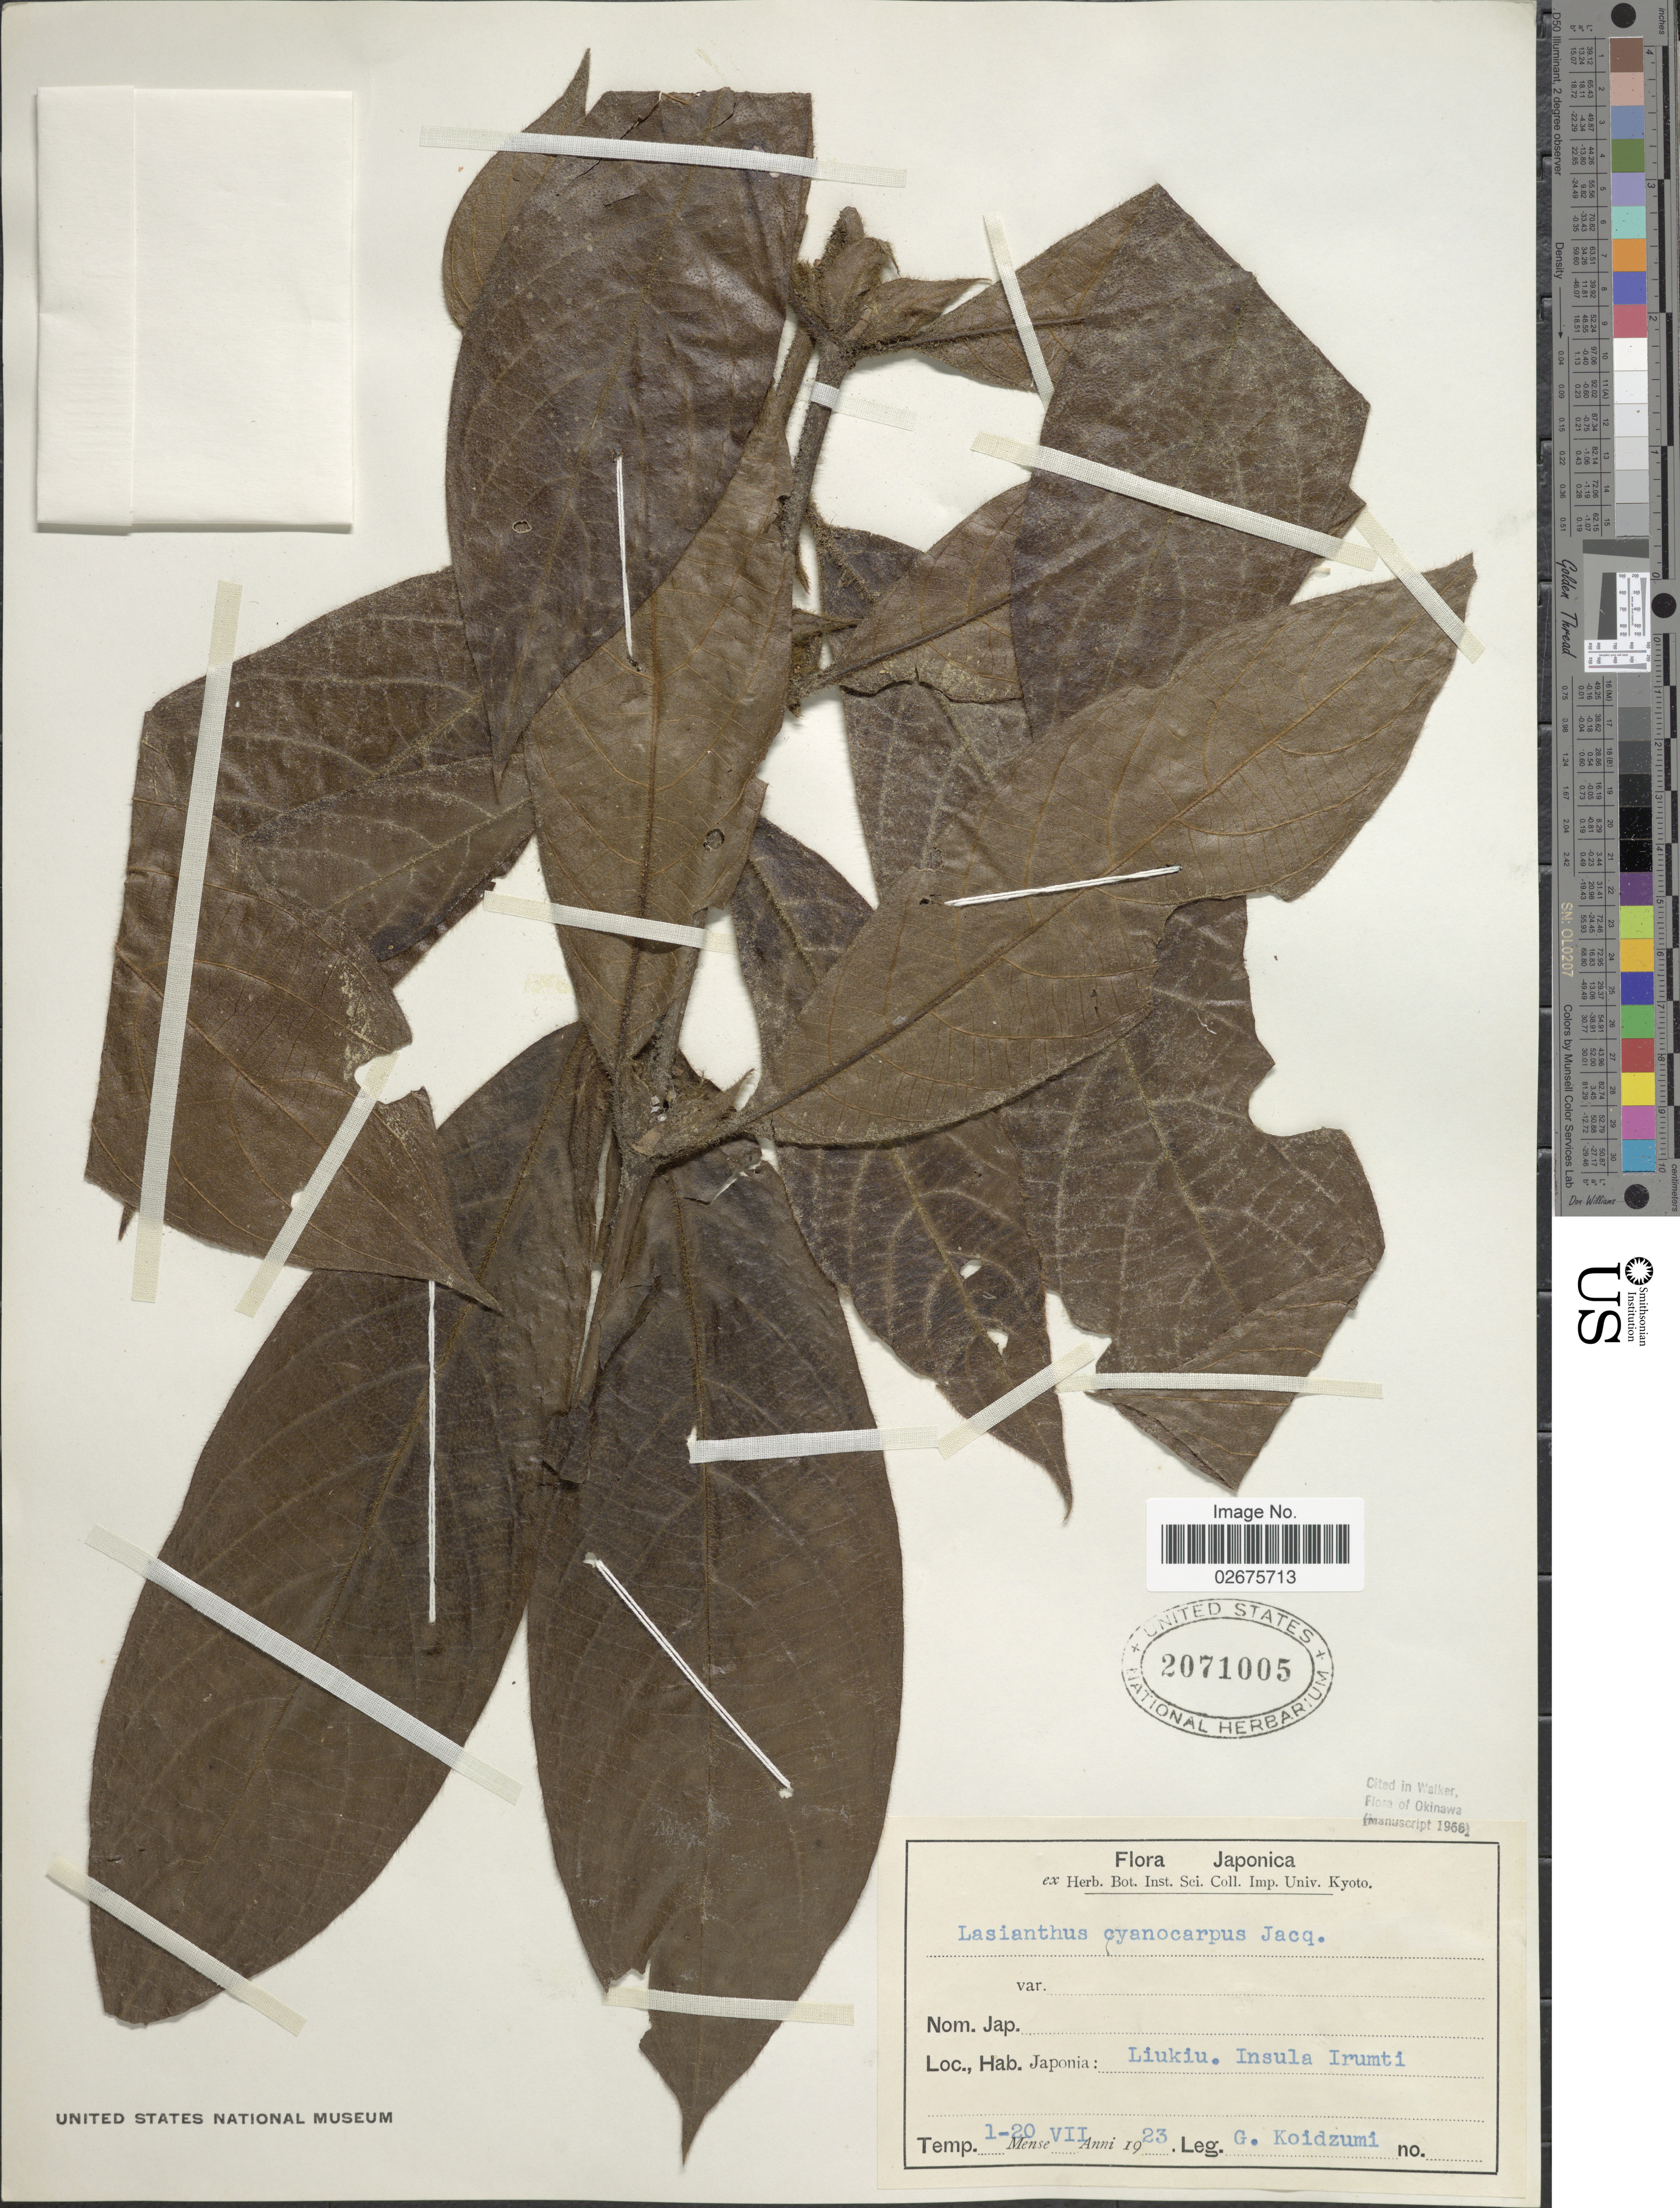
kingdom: Plantae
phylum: Tracheophyta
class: Magnoliopsida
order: Gentianales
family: Rubiaceae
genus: Lasianthus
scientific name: Lasianthus cyanocarpus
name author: Jack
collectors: G. Koidzumi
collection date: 1923-07-01/1923-07-20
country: Japan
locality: Japonica, Liukium Insula Irumti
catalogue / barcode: US 2071005